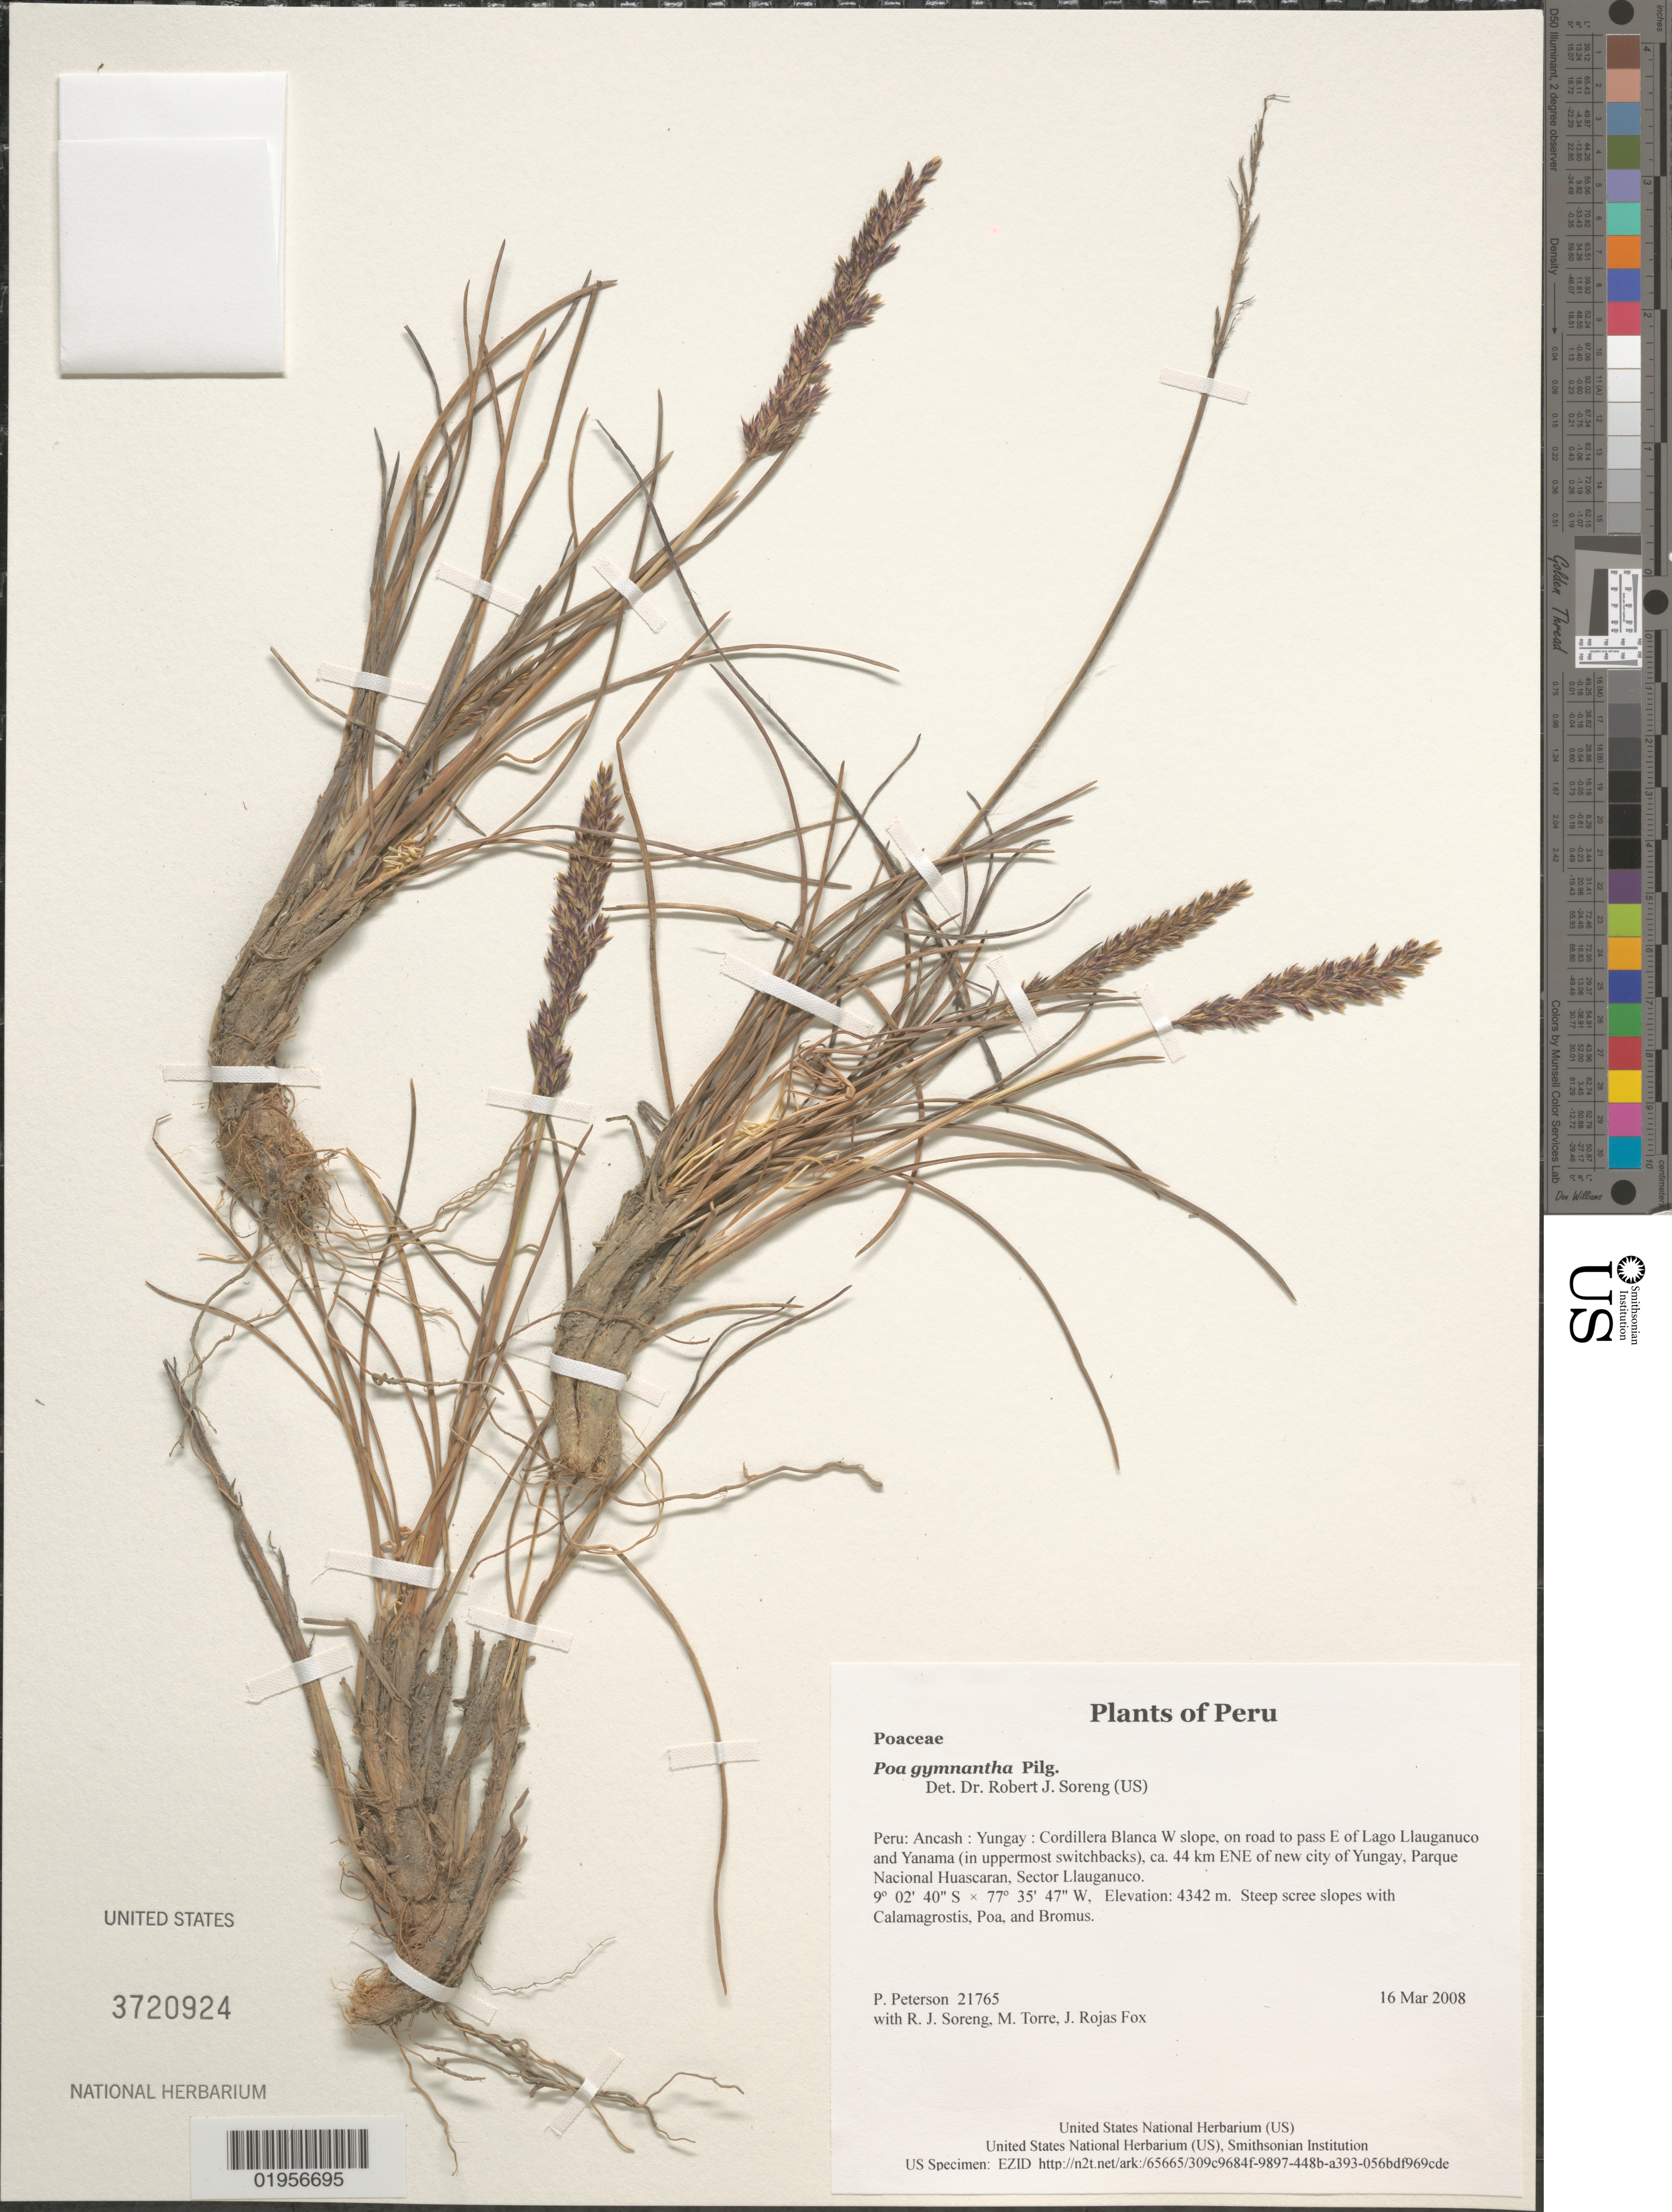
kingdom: Plantae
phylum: Tracheophyta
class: Liliopsida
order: Poales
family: Poaceae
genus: Poa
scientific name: Poa gymnantha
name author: Pilg.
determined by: Soreng, Robert J., Research Associate (BOT), Smithsonian Institution - National Museum of Natural History (UNITED STATES)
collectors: P. M. Peterson, R. J. Soreng, M. Torre & J. Rojas Fox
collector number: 21765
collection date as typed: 16 Mar 2008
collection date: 2008-03-16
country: Peru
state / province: Ancash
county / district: Yungay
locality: Cordillera Blanca W slope, on road to pass E of Lago Llauganuco and Yanama (in uppermost switchbacks), ca. 44 km ENE of new city of Yungay, Parque Nacional Huascaran, Sector Llauganuco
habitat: Steep scree slopes with Calamagrostis, Poa, and Bromus.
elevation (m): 4342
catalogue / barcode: US 3720924